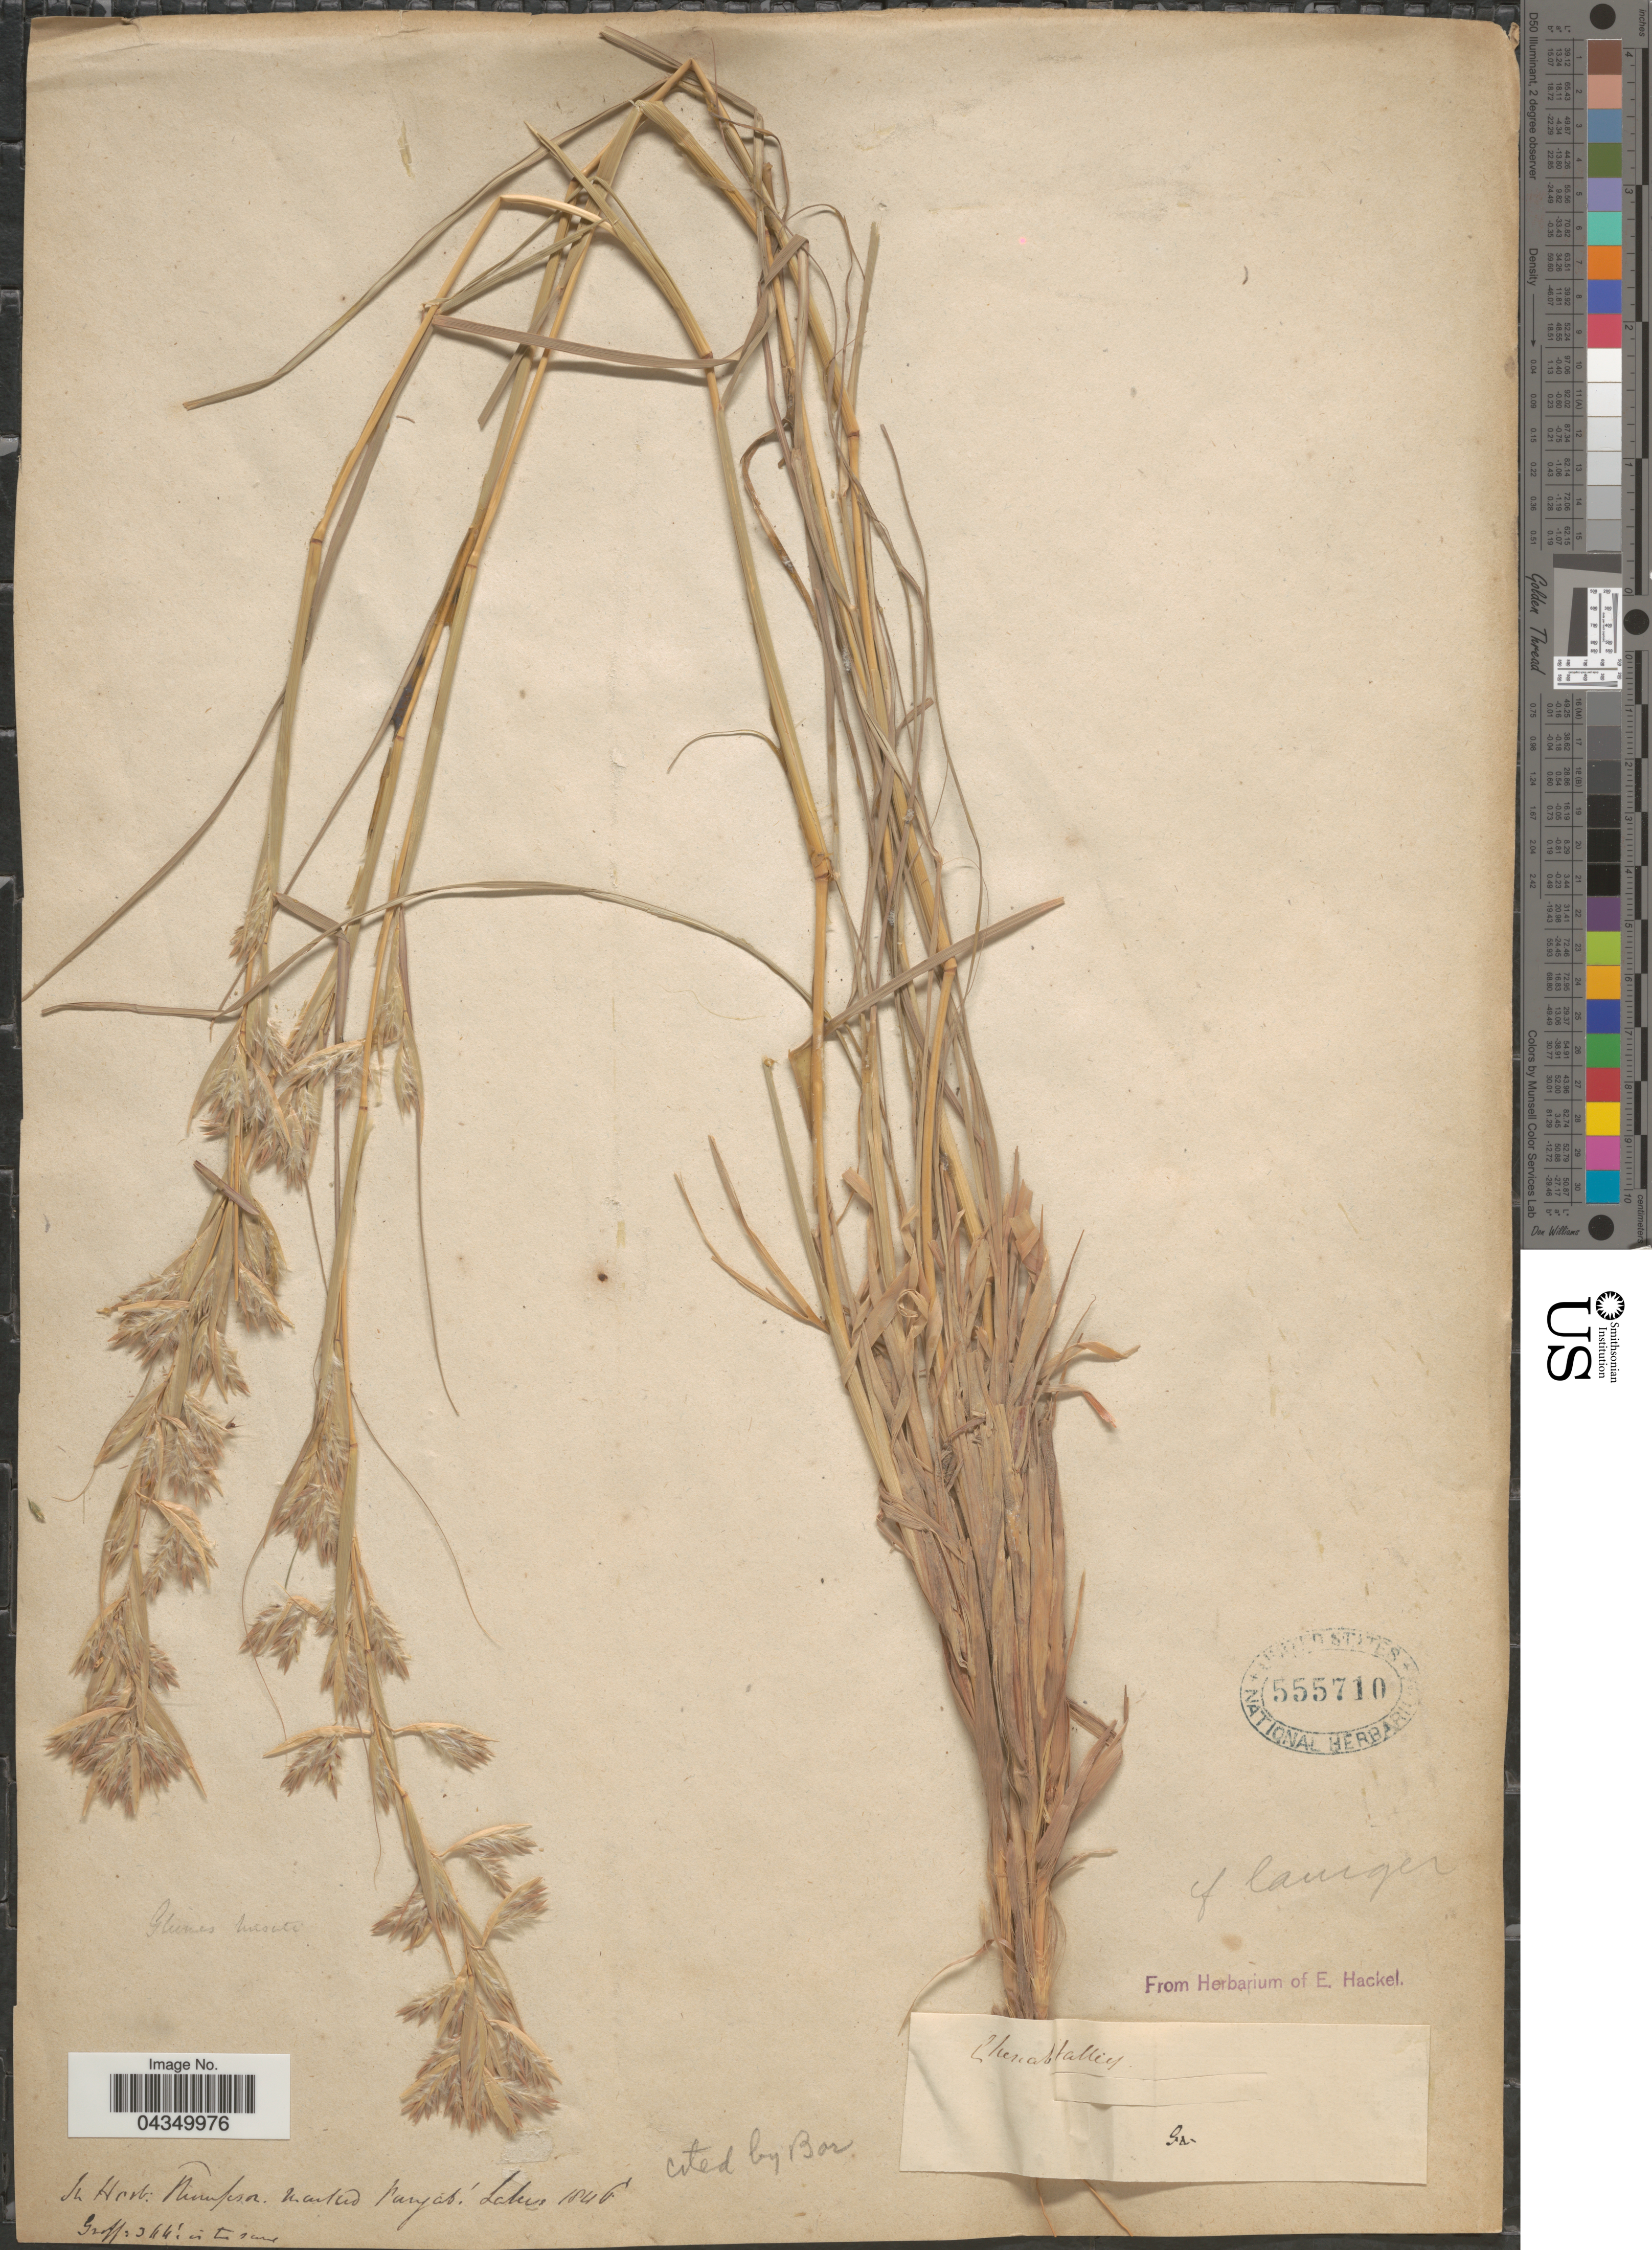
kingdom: Plantae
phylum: Tracheophyta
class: Liliopsida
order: Poales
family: Poaceae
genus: Cymbopogon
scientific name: Cymbopogon iwarancusa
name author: (Jones) Schult.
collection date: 1846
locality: Panjab: Lakes.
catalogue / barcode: US 555710